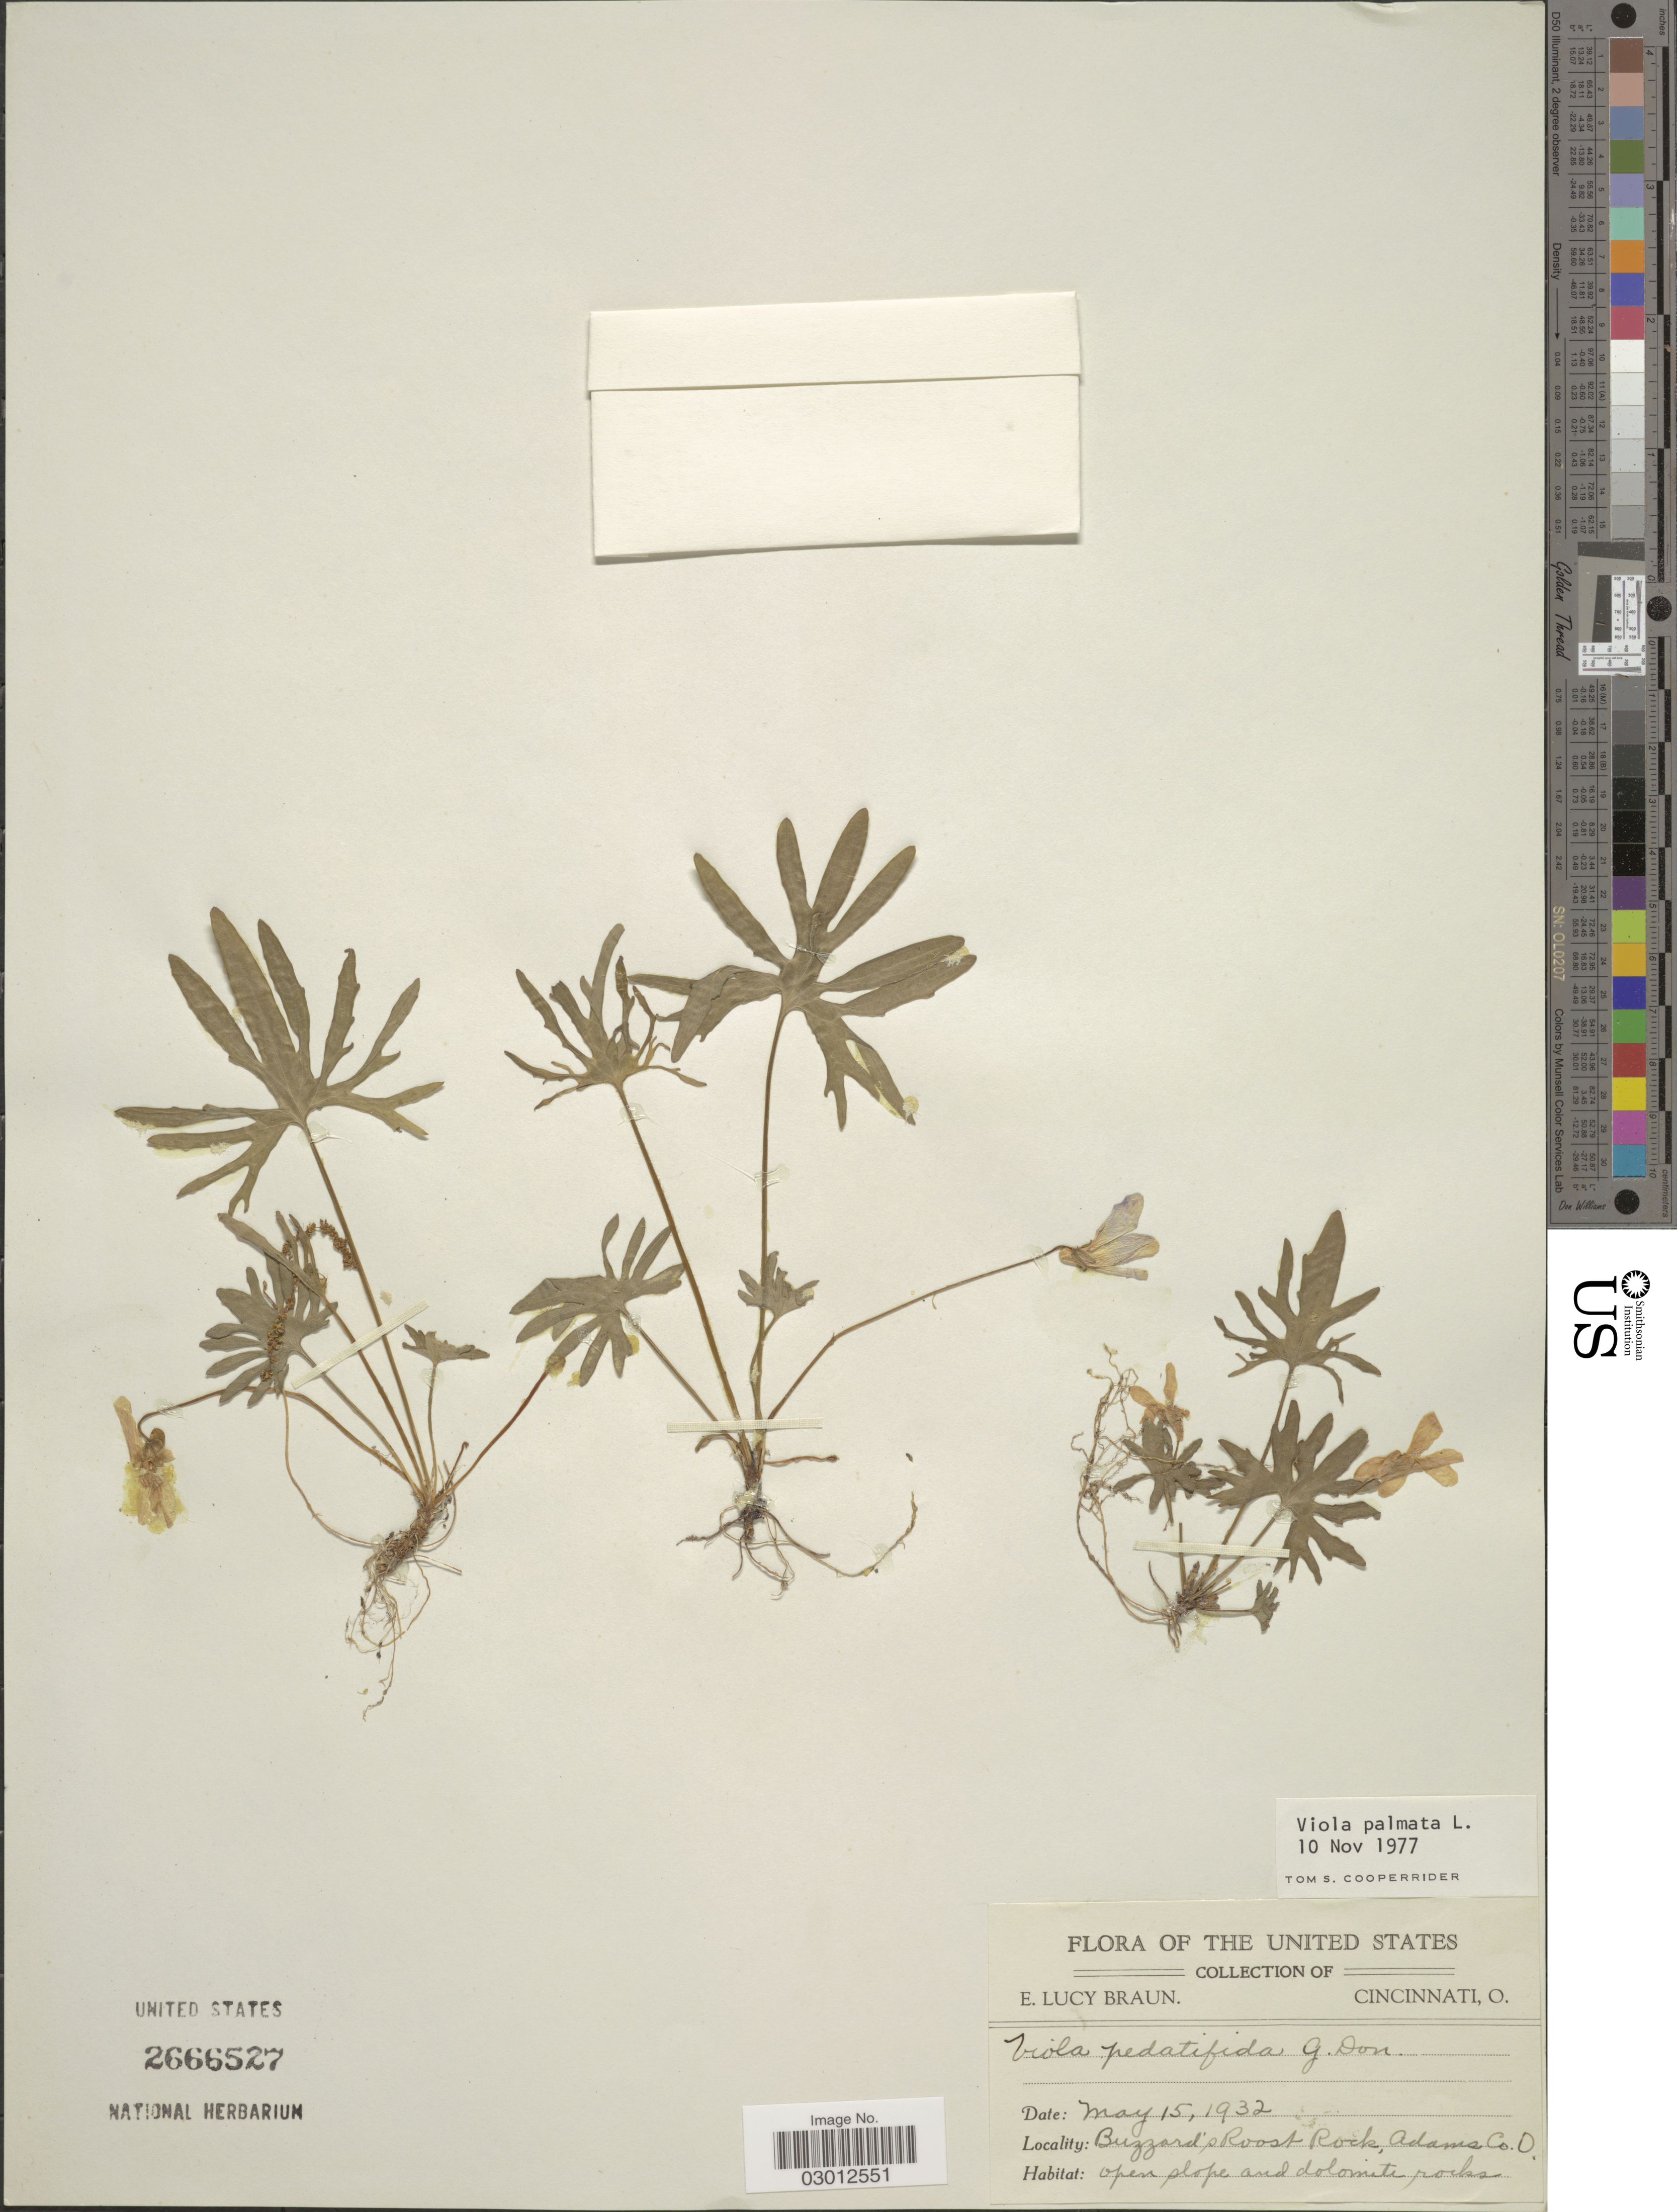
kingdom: Plantae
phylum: Tracheophyta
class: Magnoliopsida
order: Malpighiales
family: Violaceae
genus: Viola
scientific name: Viola palmata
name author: L.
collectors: E. L. Braun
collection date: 1932-05-15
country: United States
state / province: Ohio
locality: Buzzard's Roost Rock, Adams Co.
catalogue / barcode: US 2666527